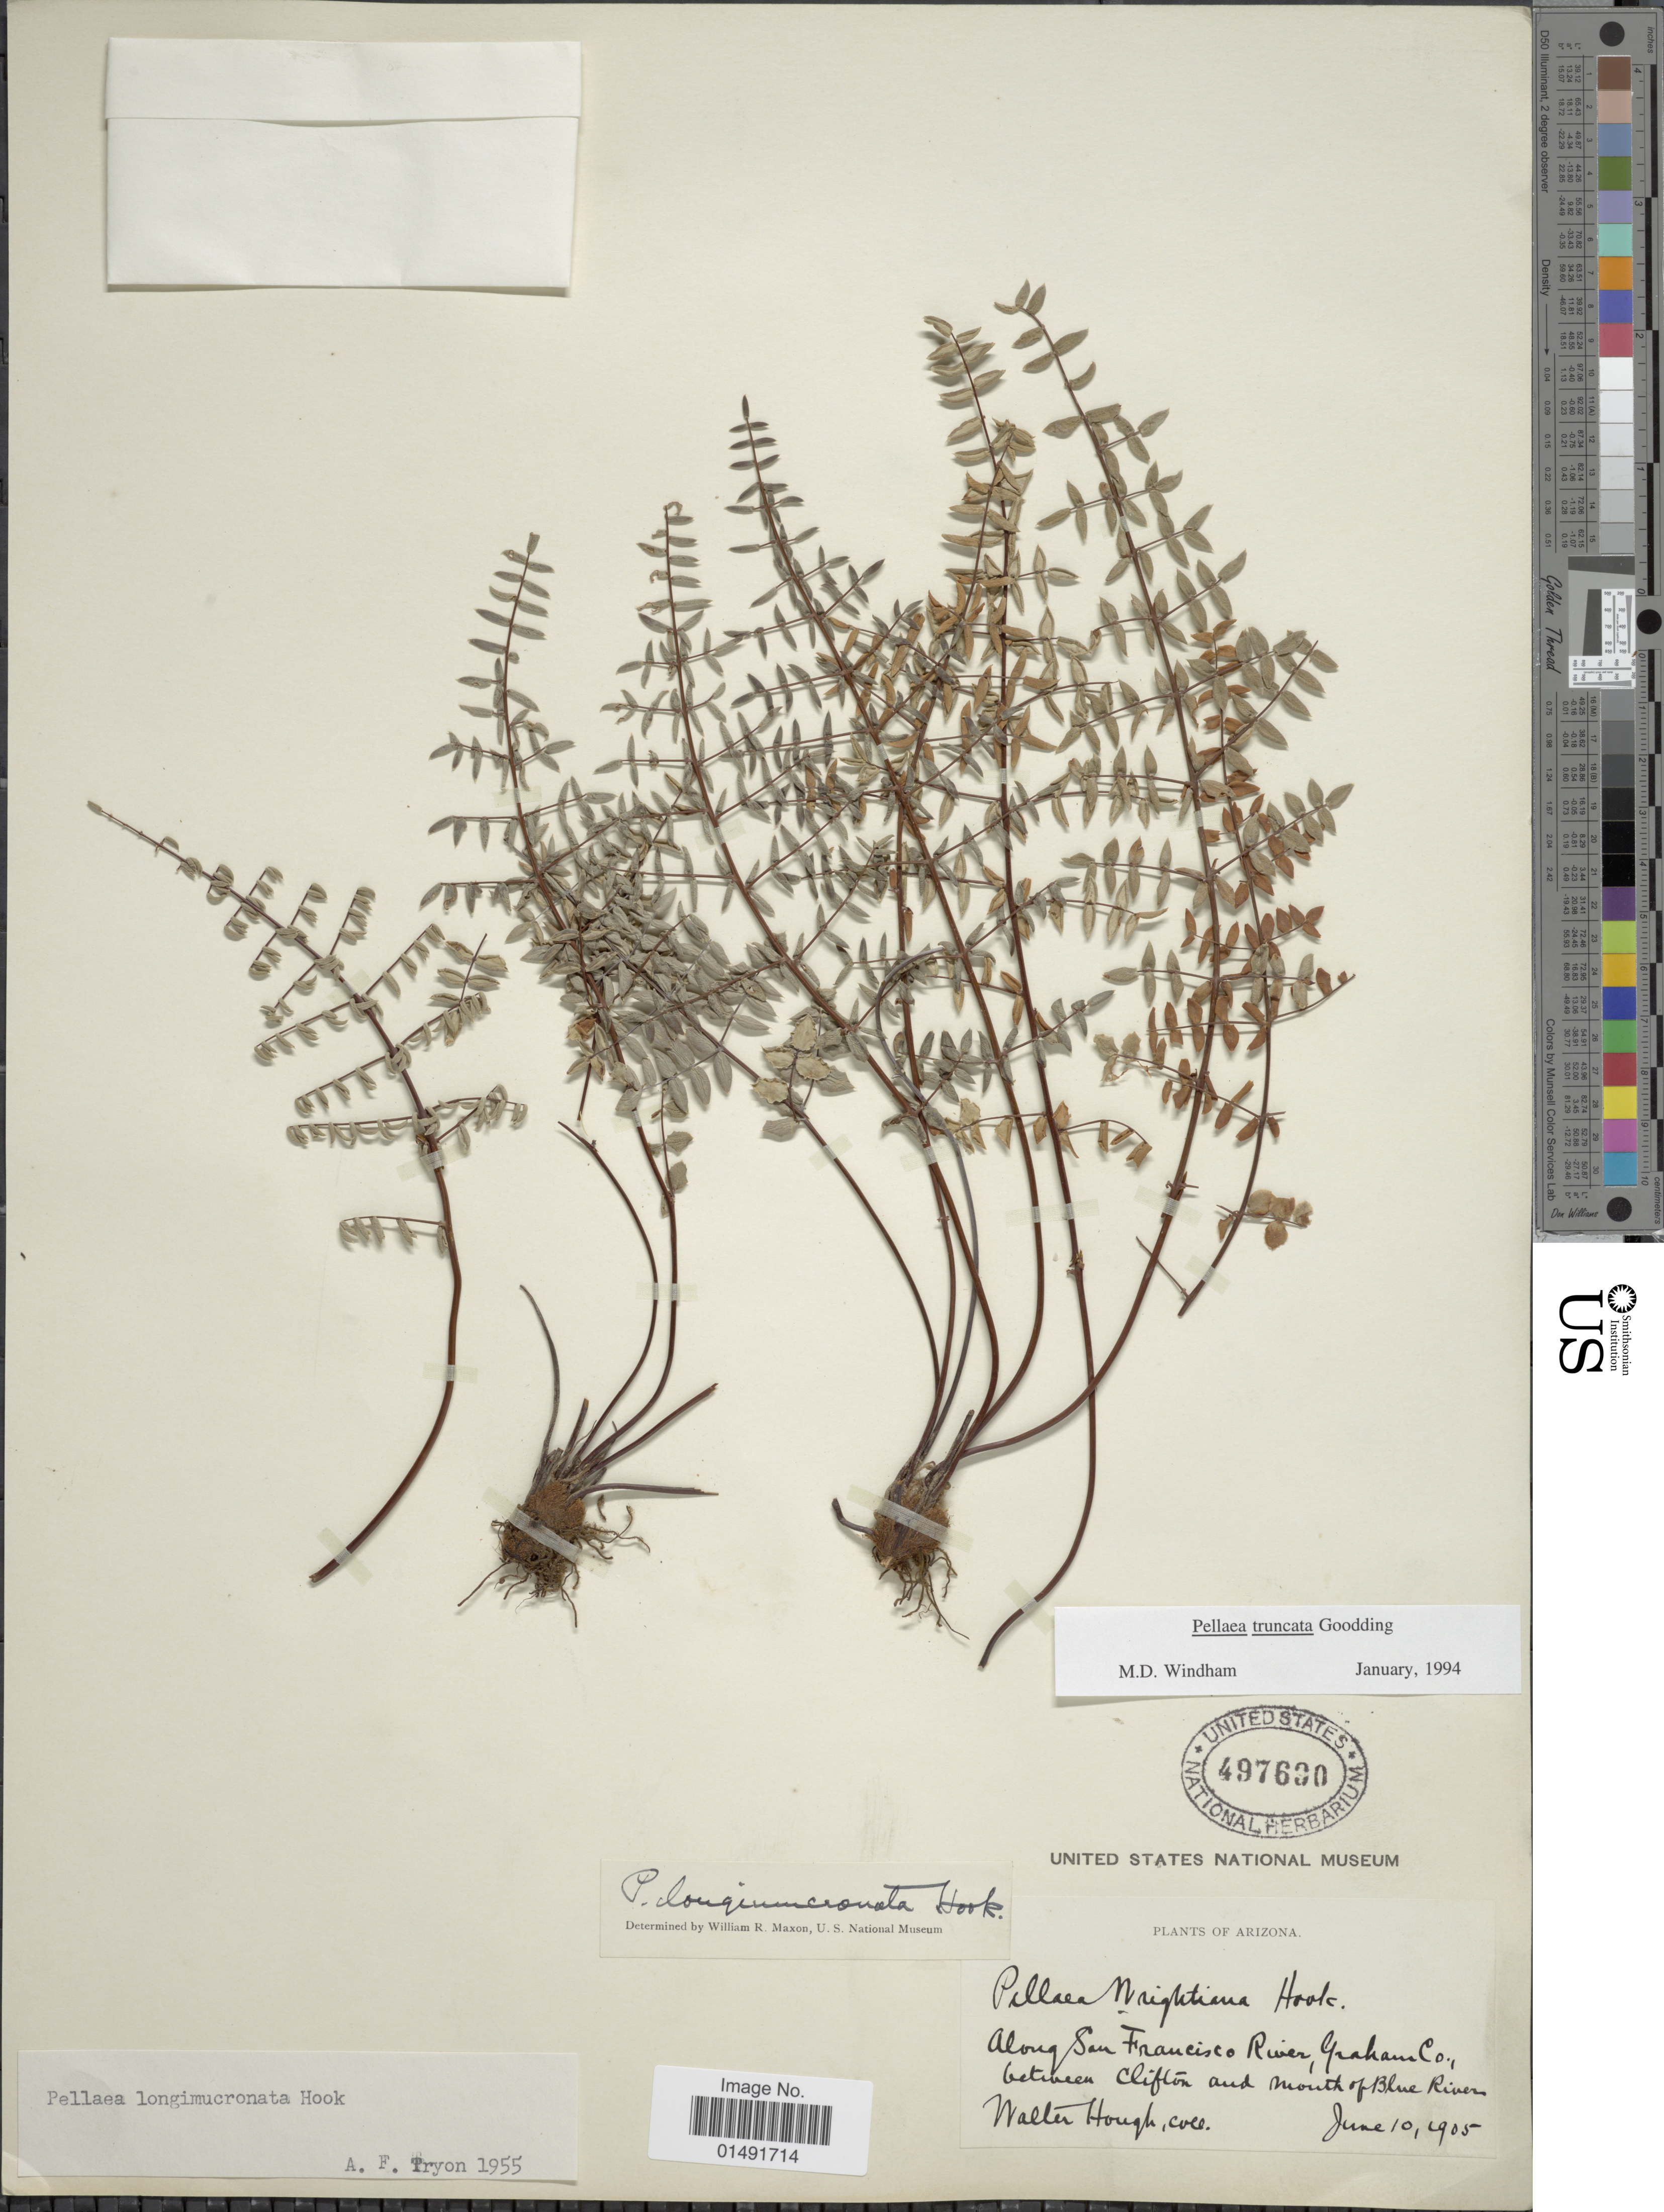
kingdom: Plantae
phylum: Tracheophyta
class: Polypodiopsida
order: Polypodiales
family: Pteridaceae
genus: Pellaea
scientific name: Pellaea truncata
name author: Goodd.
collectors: W. Hough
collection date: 1905-06-10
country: United States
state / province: Arizona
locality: Along San Francisco River, Graham Co., between Clifton and mouth of Blue Rivers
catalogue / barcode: US 497690